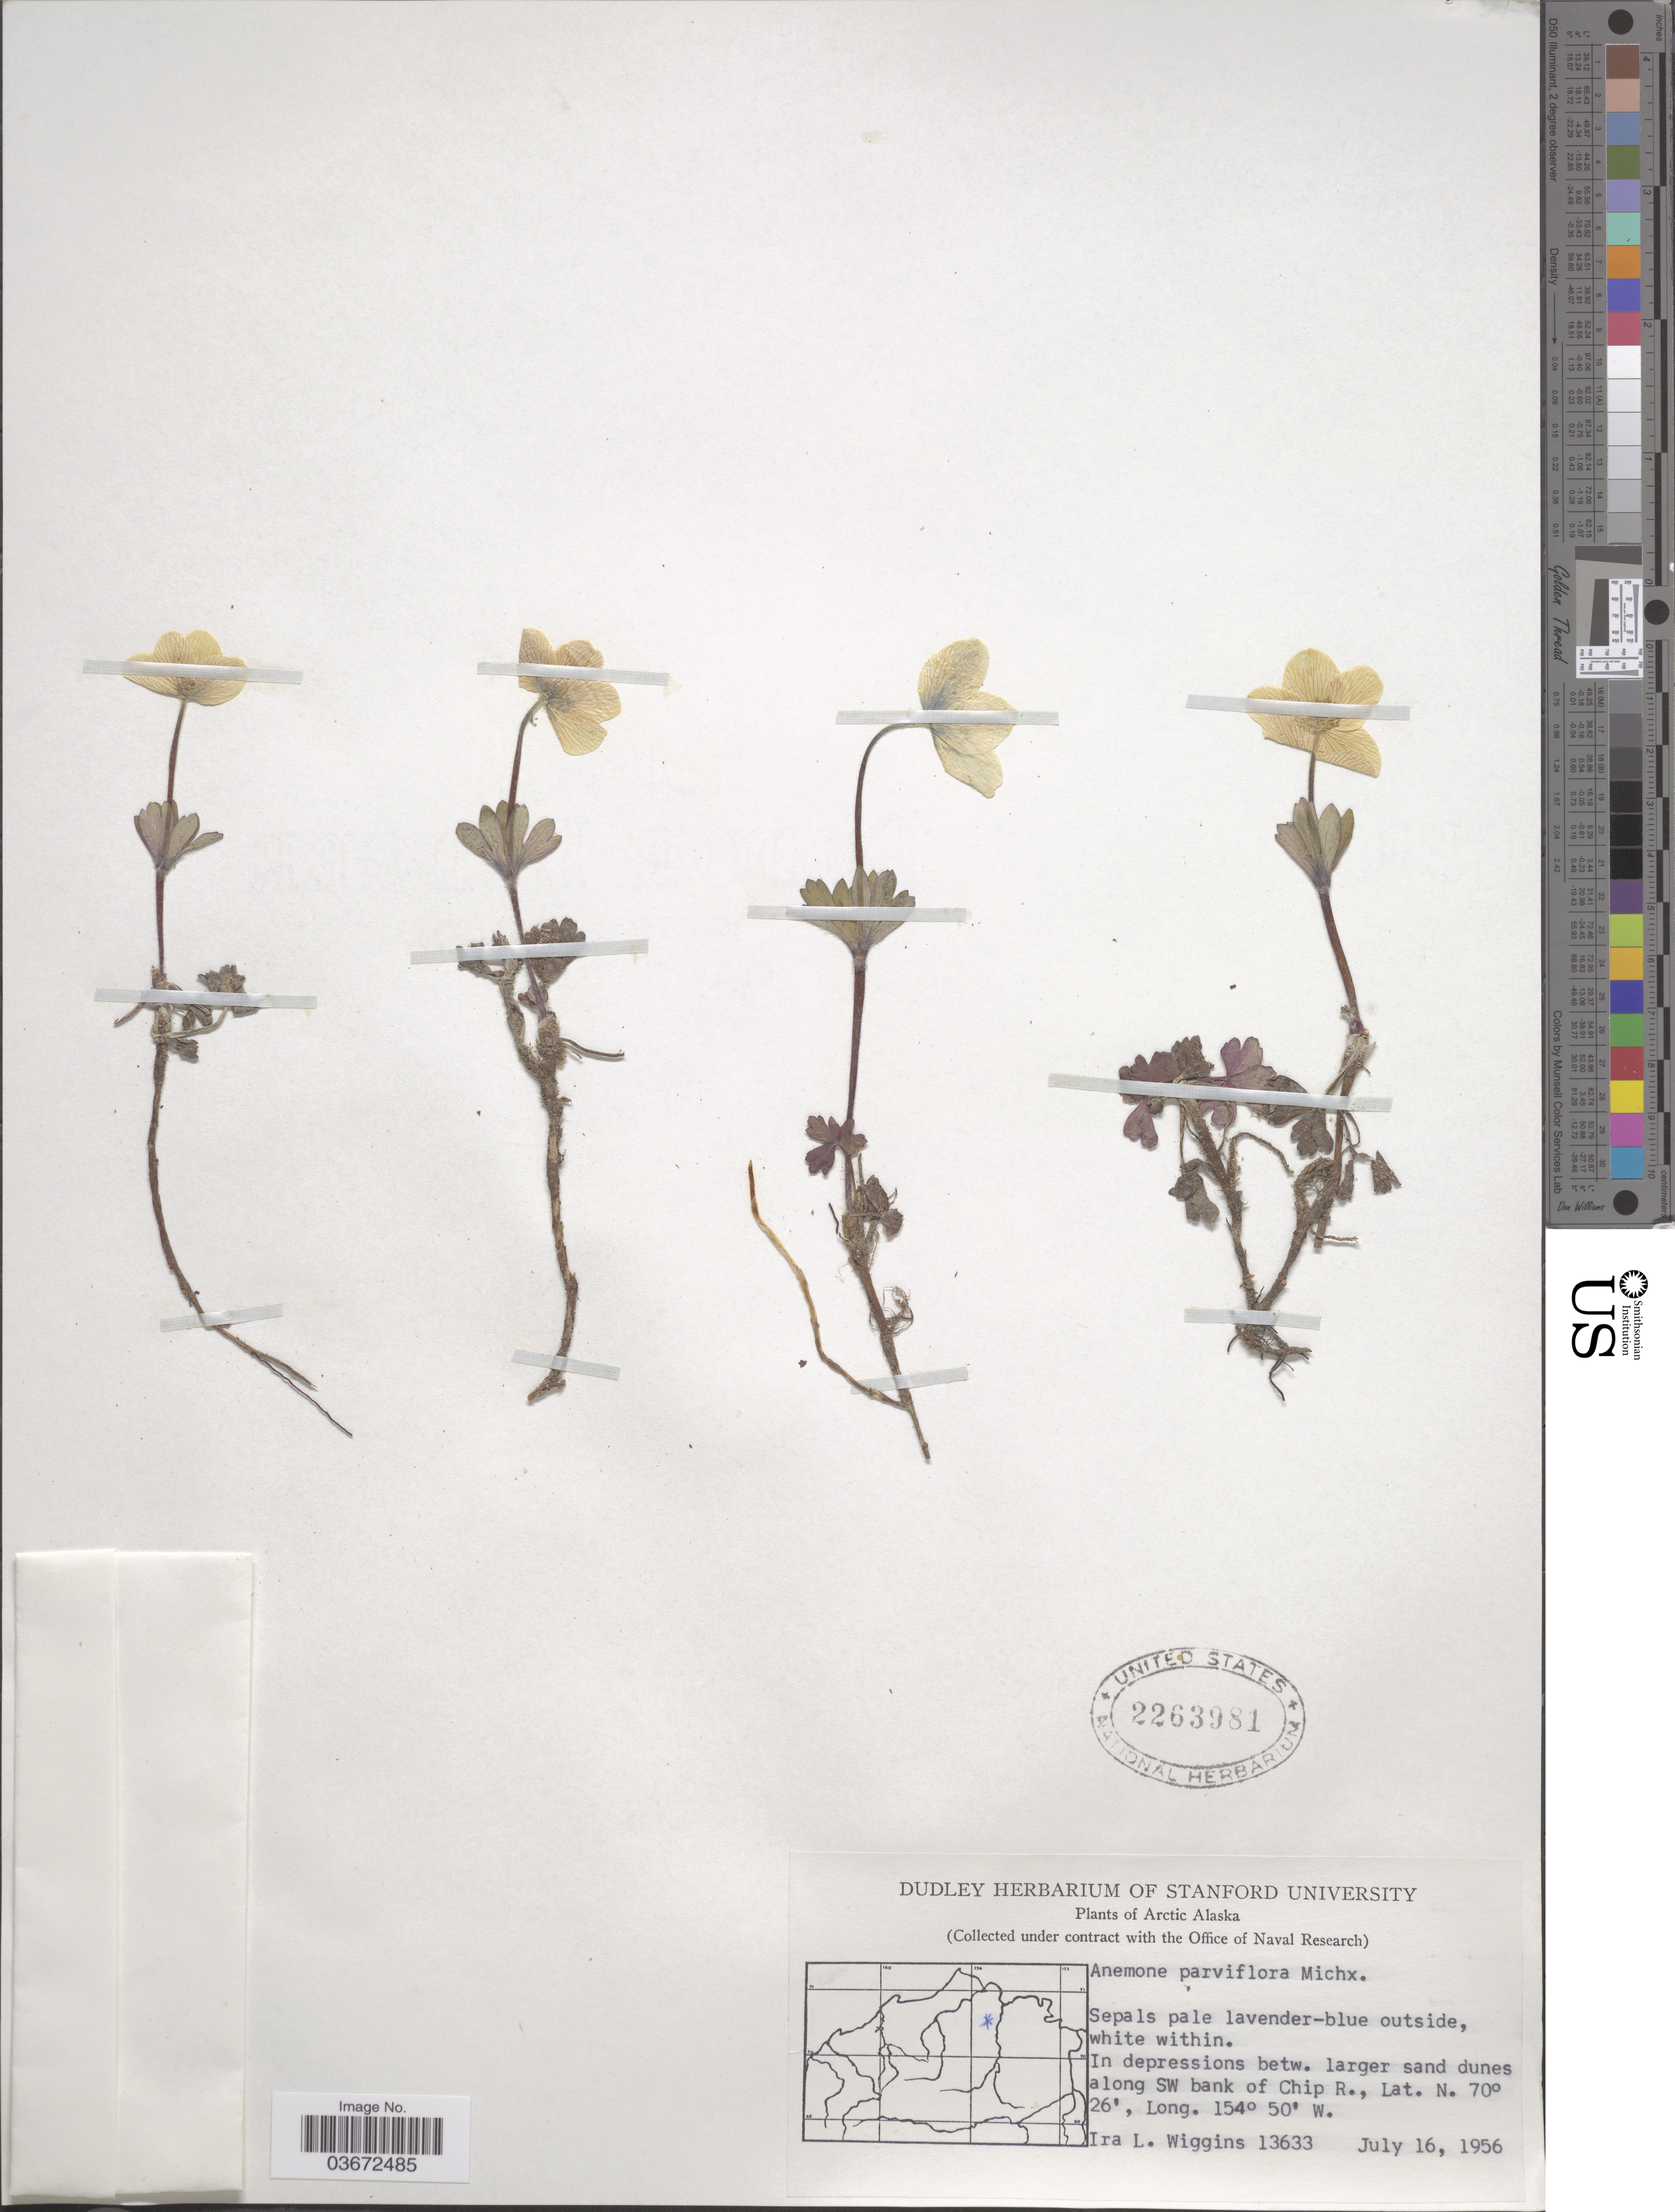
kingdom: Plantae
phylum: Tracheophyta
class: Magnoliopsida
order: Ranunculales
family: Ranunculaceae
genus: Anemone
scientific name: Anemone parviflora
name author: Michx.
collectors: I. L. Wiggins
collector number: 13633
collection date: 1956-07-16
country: United States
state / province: Alaska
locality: Arctic Alaska. Along SW bank of Chip R.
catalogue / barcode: US 2263981